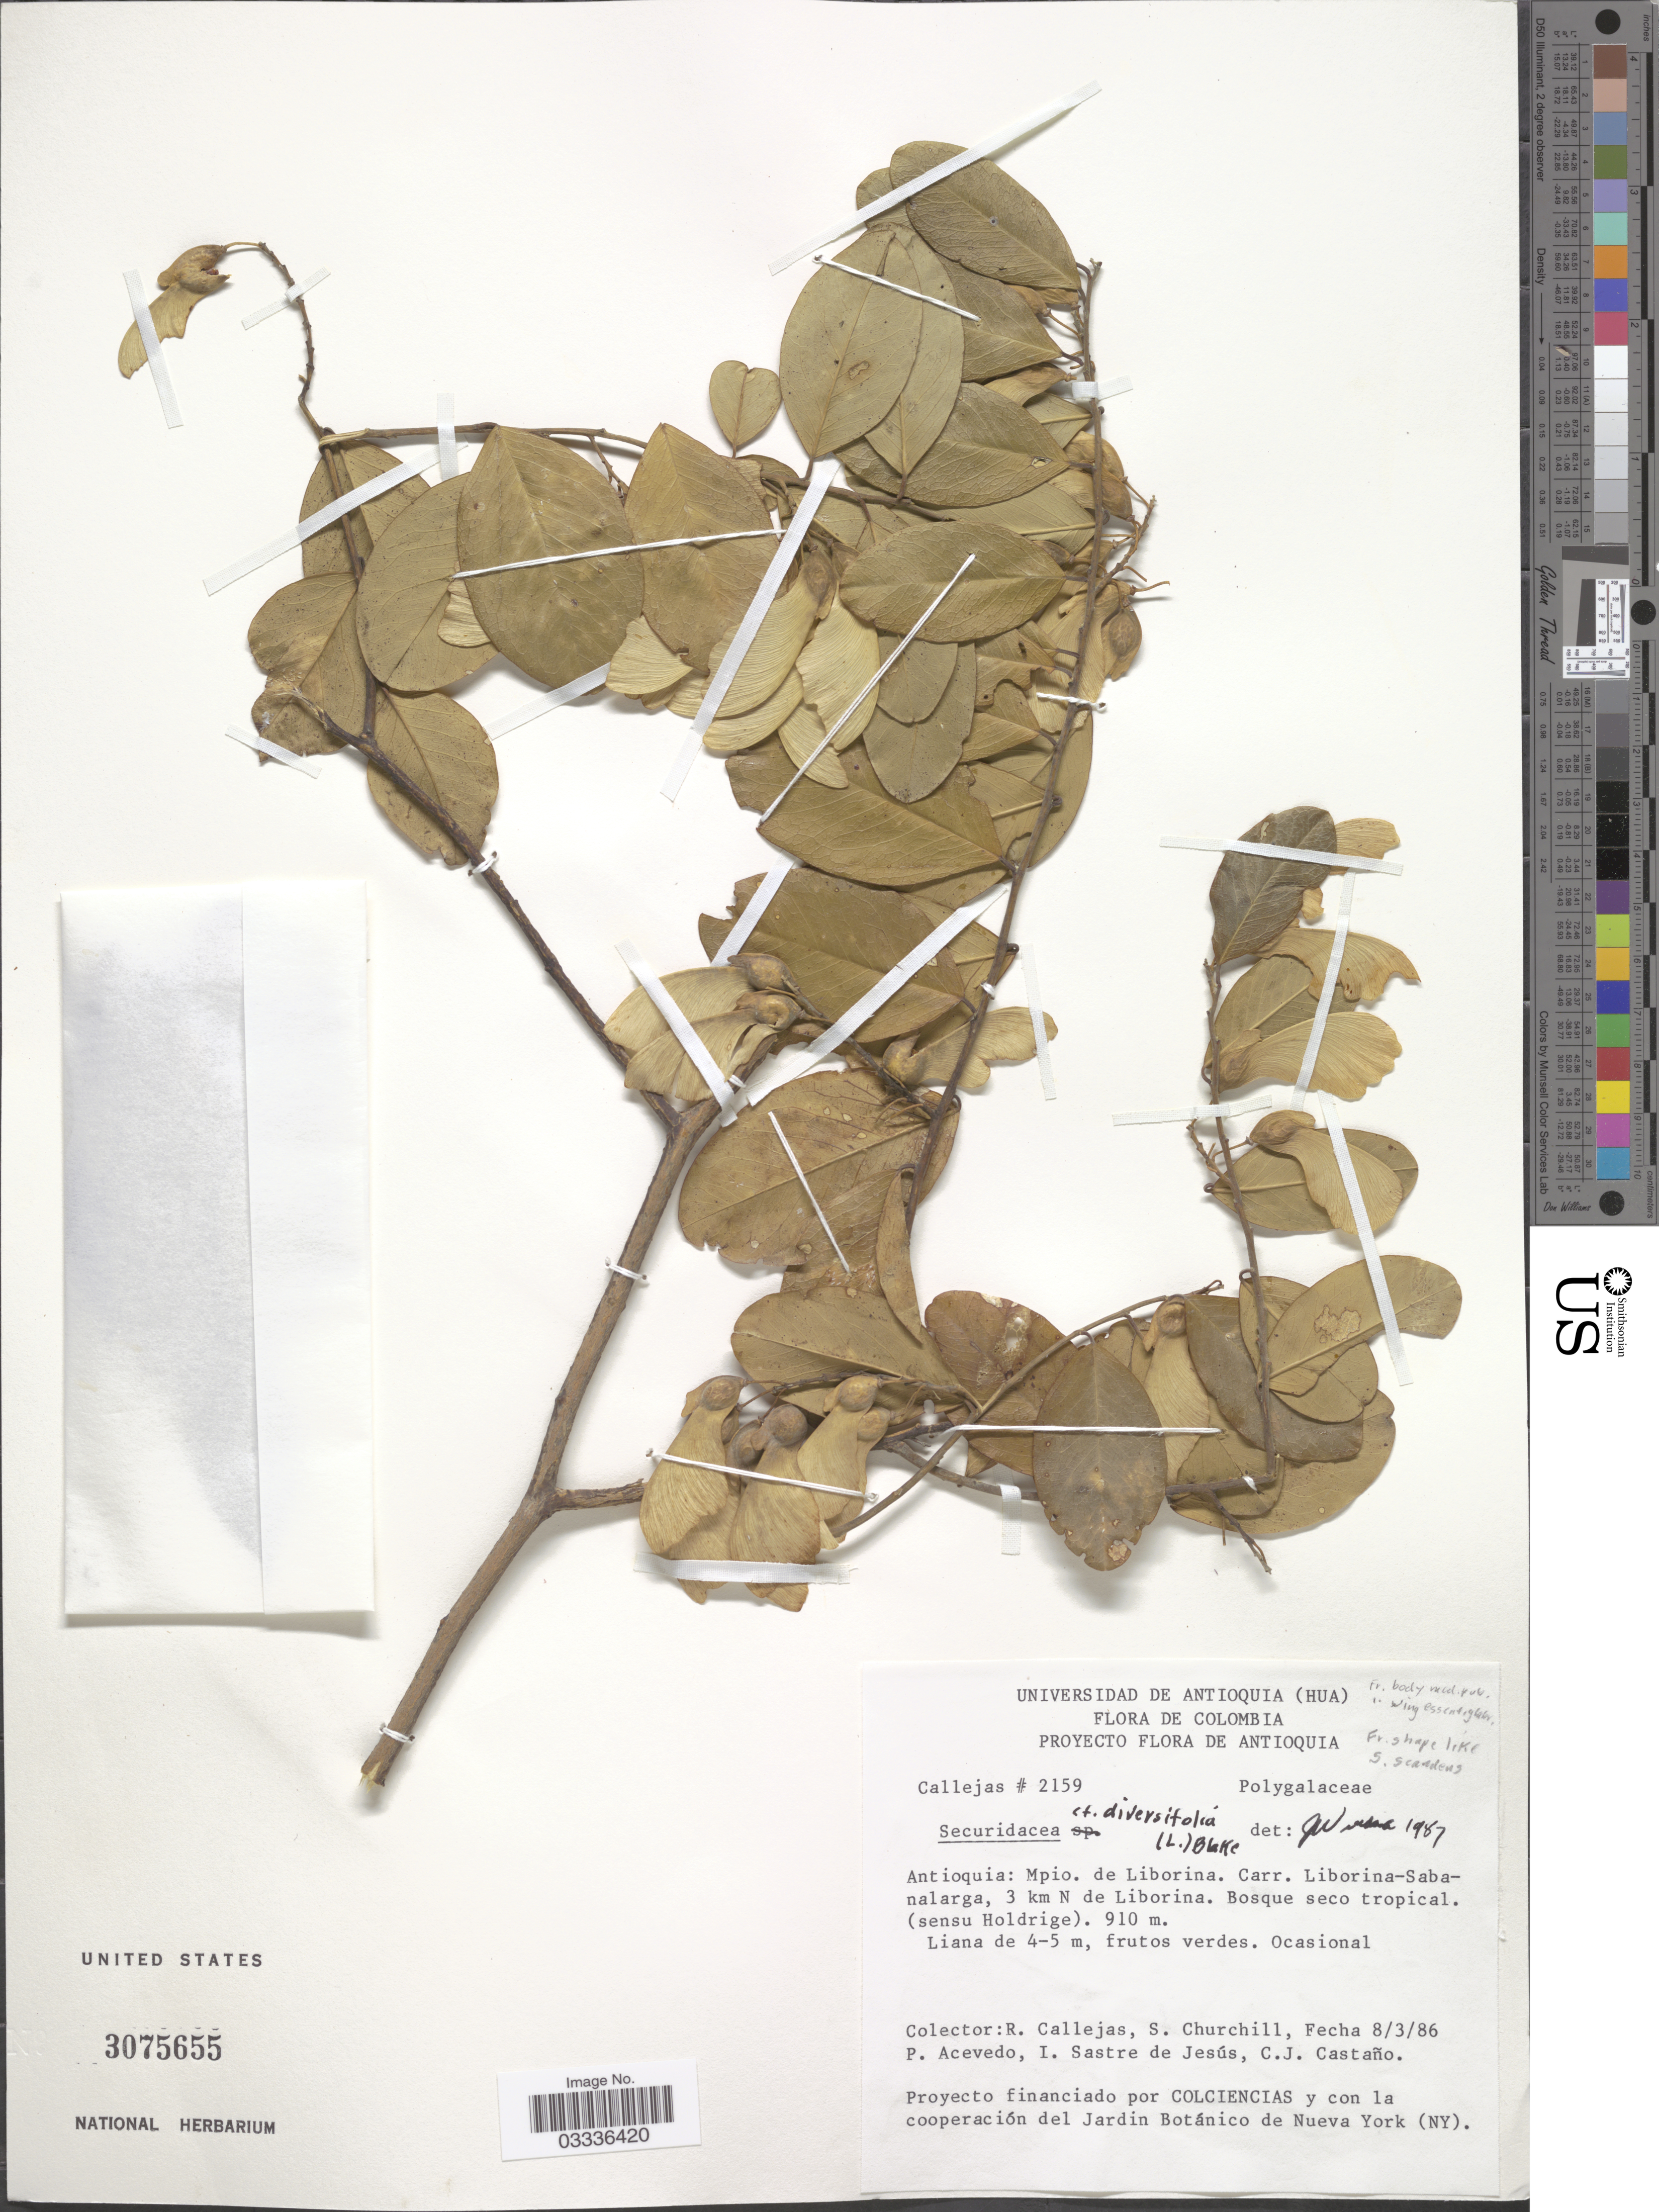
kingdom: Plantae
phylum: Tracheophyta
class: Magnoliopsida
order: Fabales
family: Polygalaceae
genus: Securidaca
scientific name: Securidaca diversifolia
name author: (L.) S.F. Blake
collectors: R. Callejas, S. Churchill, P. Acevedo-Rodr., I. Sastre-de Jesús & C. Castaño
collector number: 2159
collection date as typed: Transcribed d/m/y: 8/3/86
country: Colombia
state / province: Antioquia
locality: Mpio. de Liborina. Carr. Liborina-Sabanalarga, 3 km N de Liborina. Bosque seco tropical (sensu Holdridge).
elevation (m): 910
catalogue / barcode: US 3075655